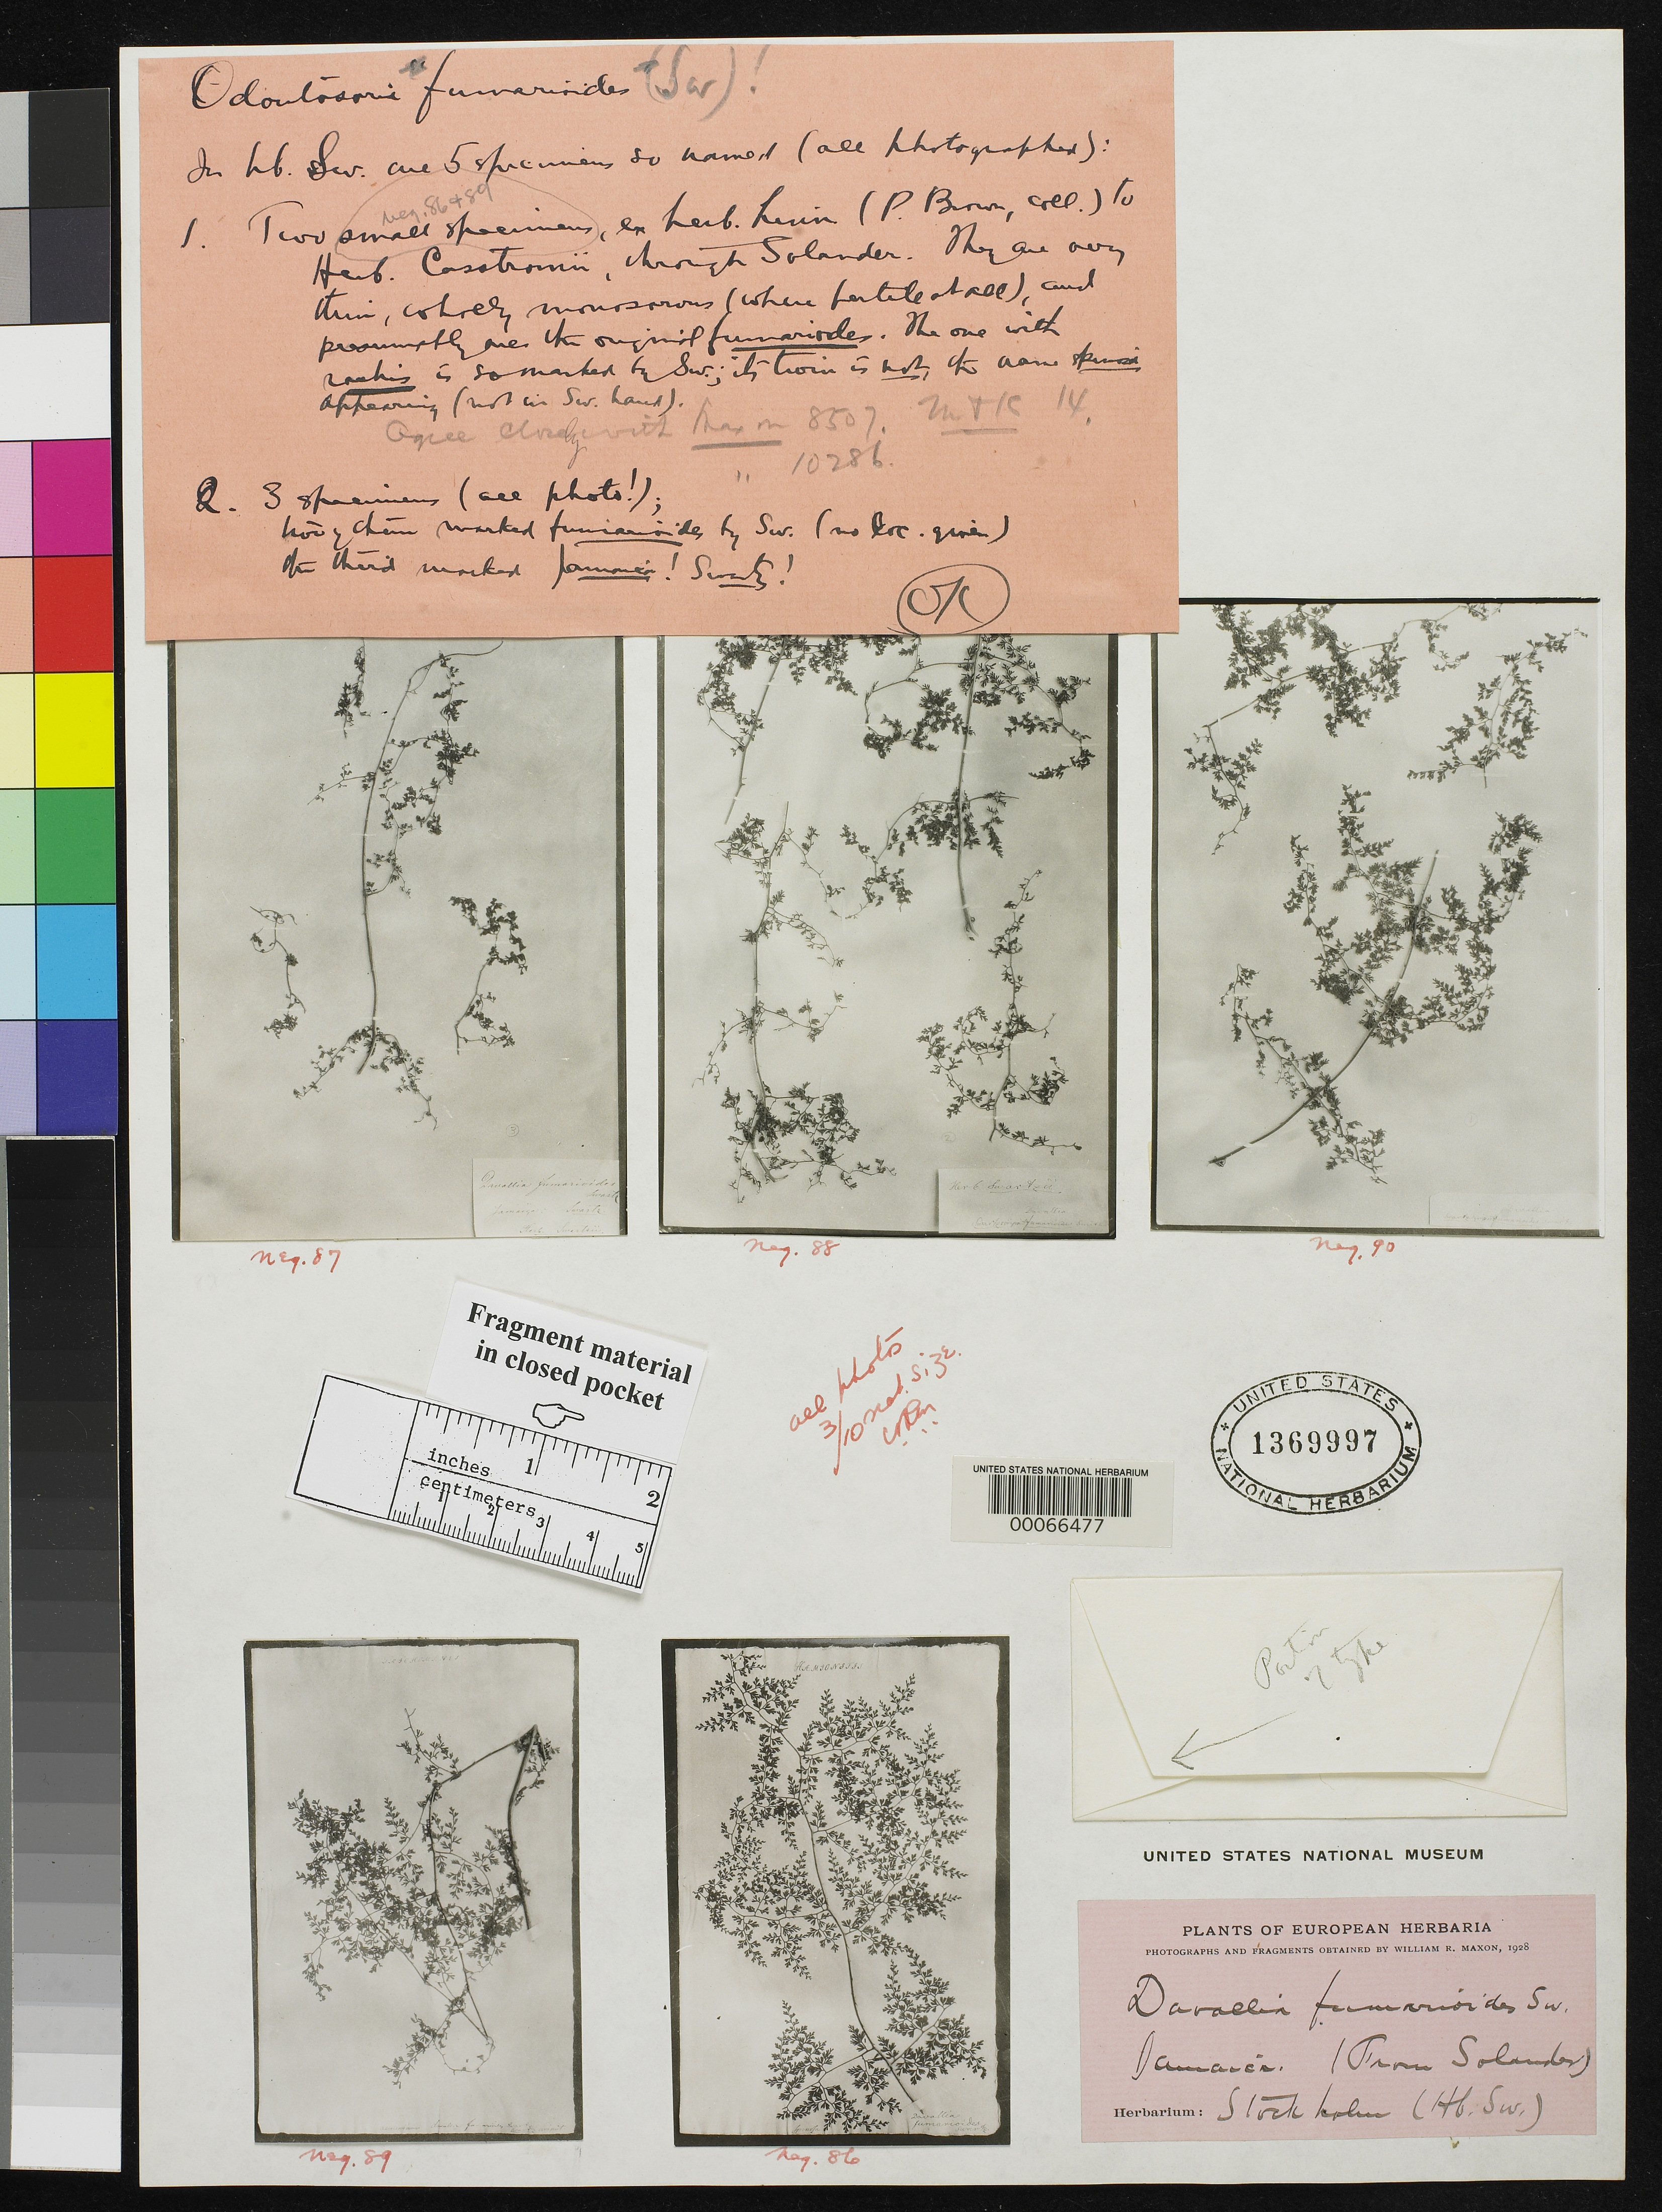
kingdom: Plantae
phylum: Tracheophyta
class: Polypodiopsida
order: Polypodiales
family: Davalliaceae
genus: Davallia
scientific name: Davallia fumarioides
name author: Sw.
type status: Type Fragment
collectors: ex herb. Solander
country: Jamaica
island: Greater Antilles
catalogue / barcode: US 1369997